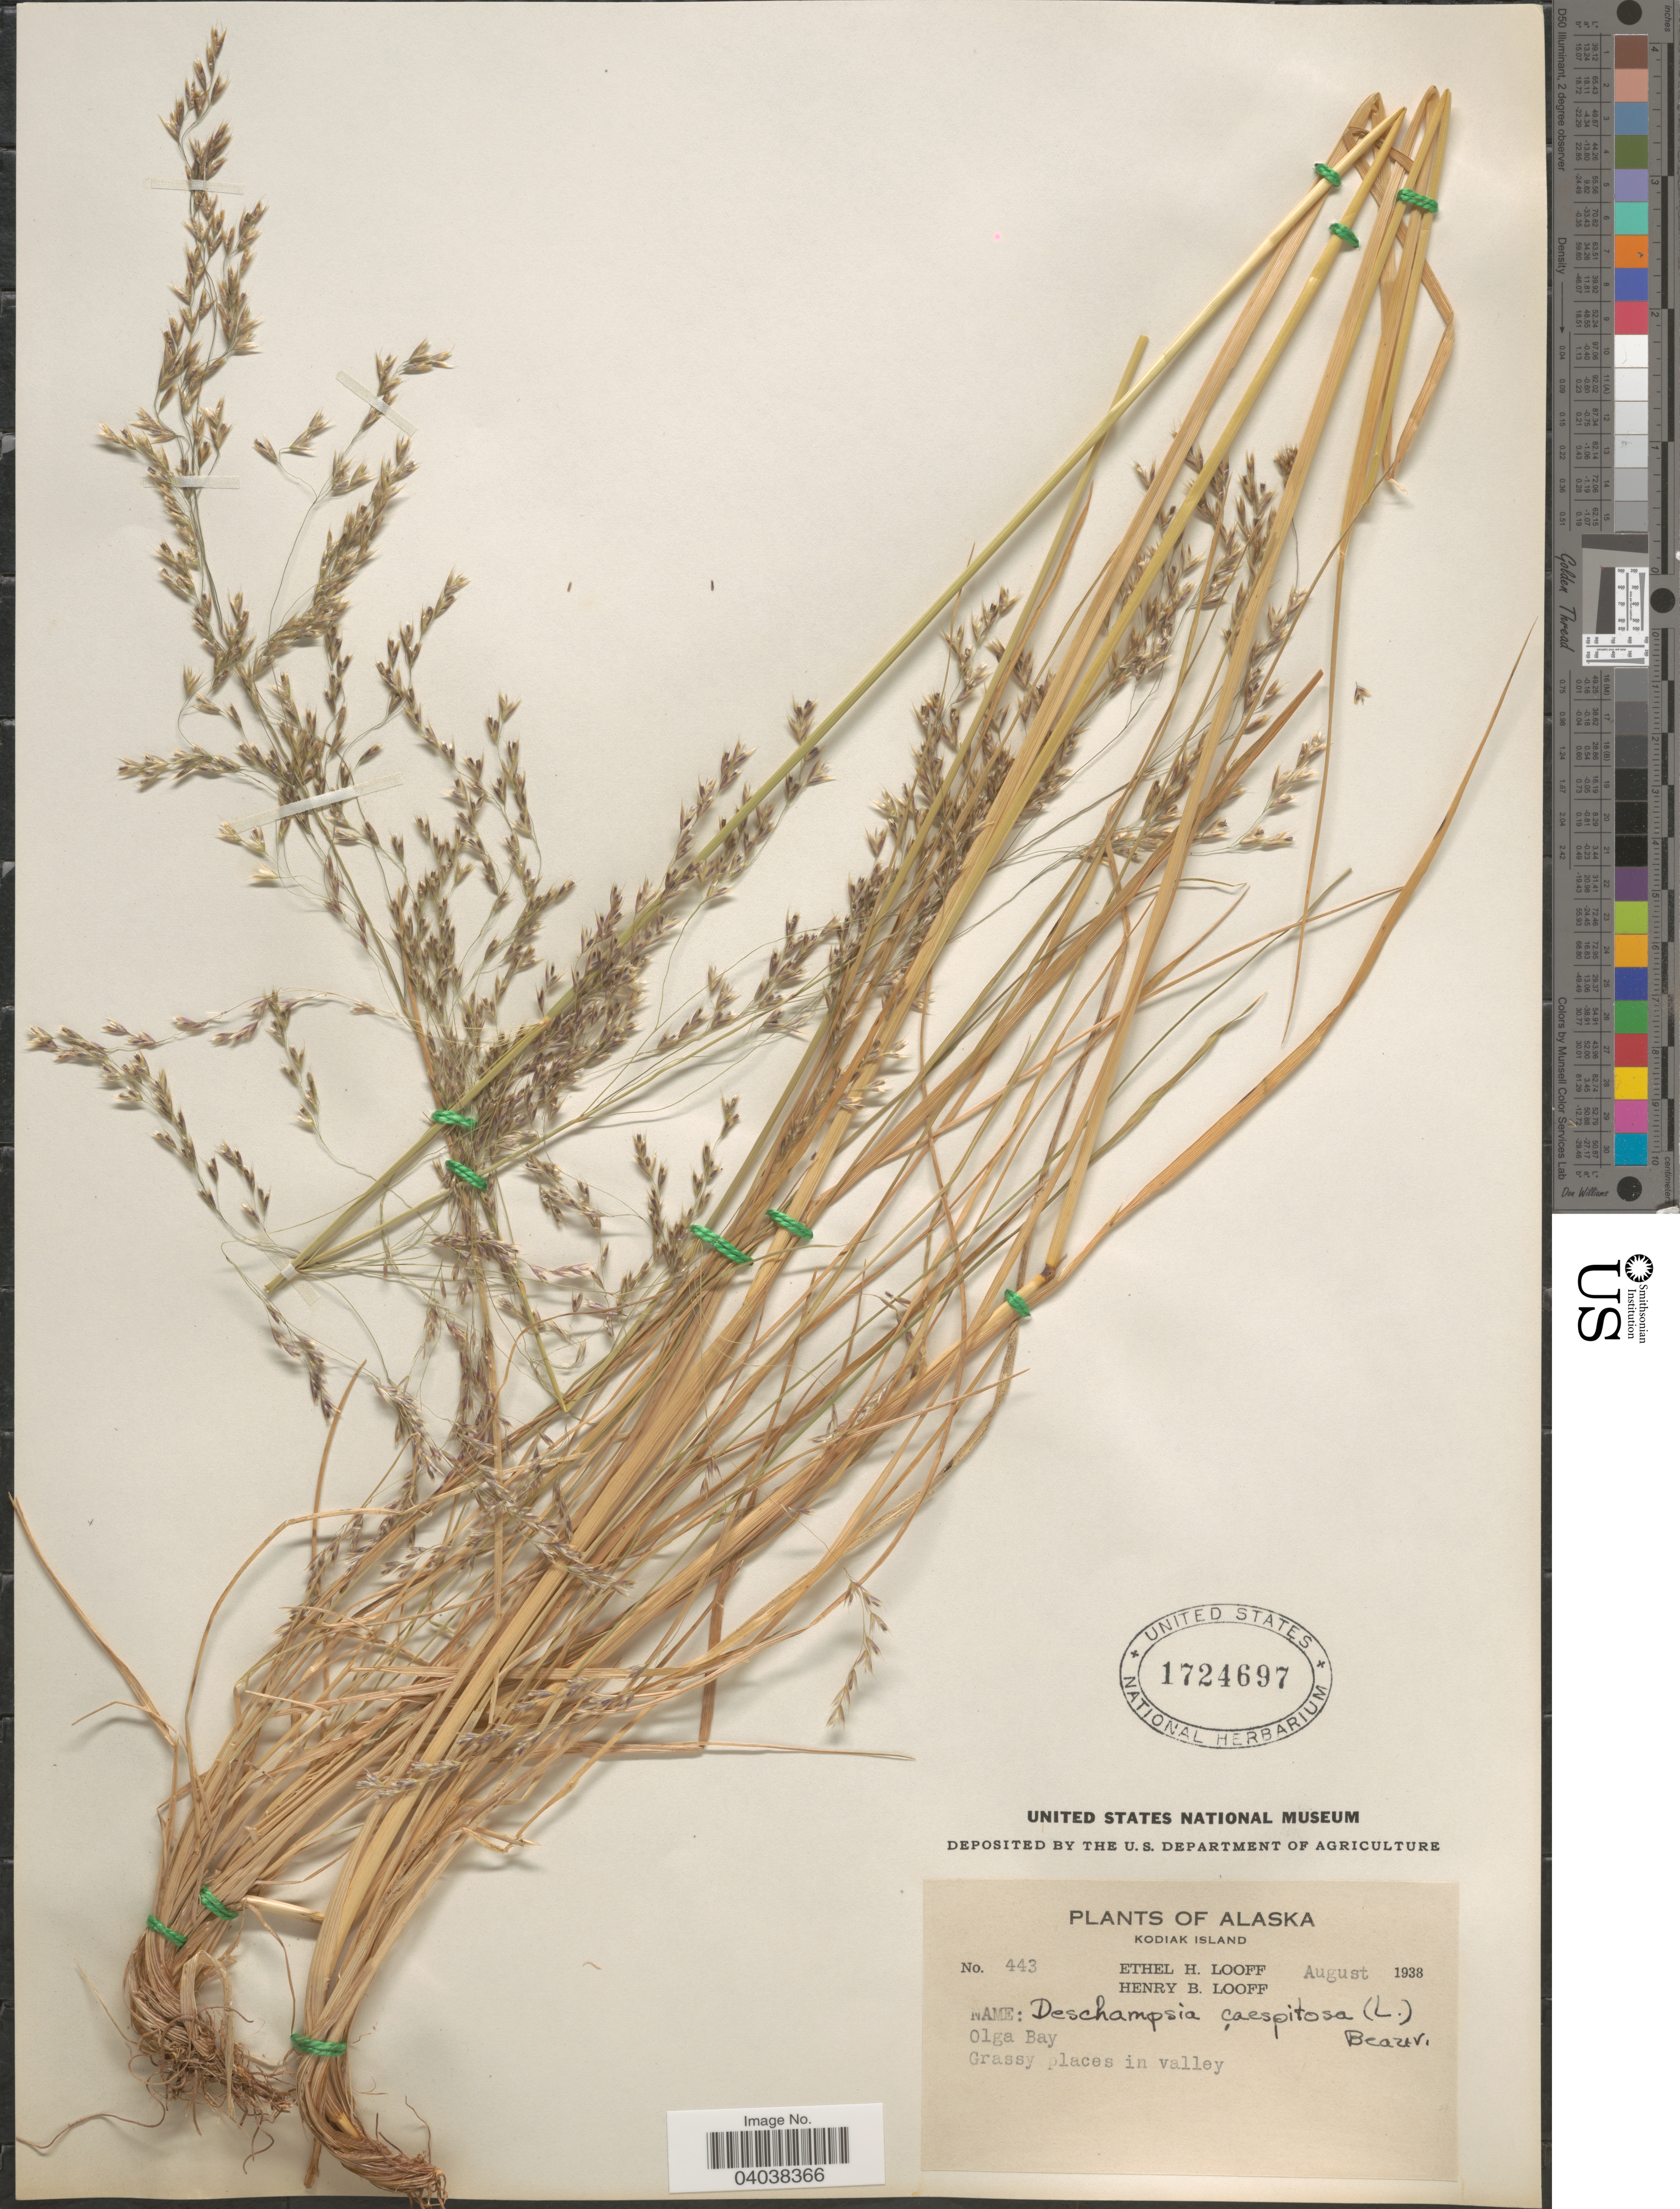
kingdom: Plantae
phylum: Tracheophyta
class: Liliopsida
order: Poales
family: Poaceae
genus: Deschampsia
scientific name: Deschampsia cespitosa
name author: (L.) P. Beauv.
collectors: E. Looff & H. Looff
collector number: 443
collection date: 1938-08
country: United States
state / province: Alaska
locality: Kodiak Island. Olga Bay.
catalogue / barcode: US 1724697